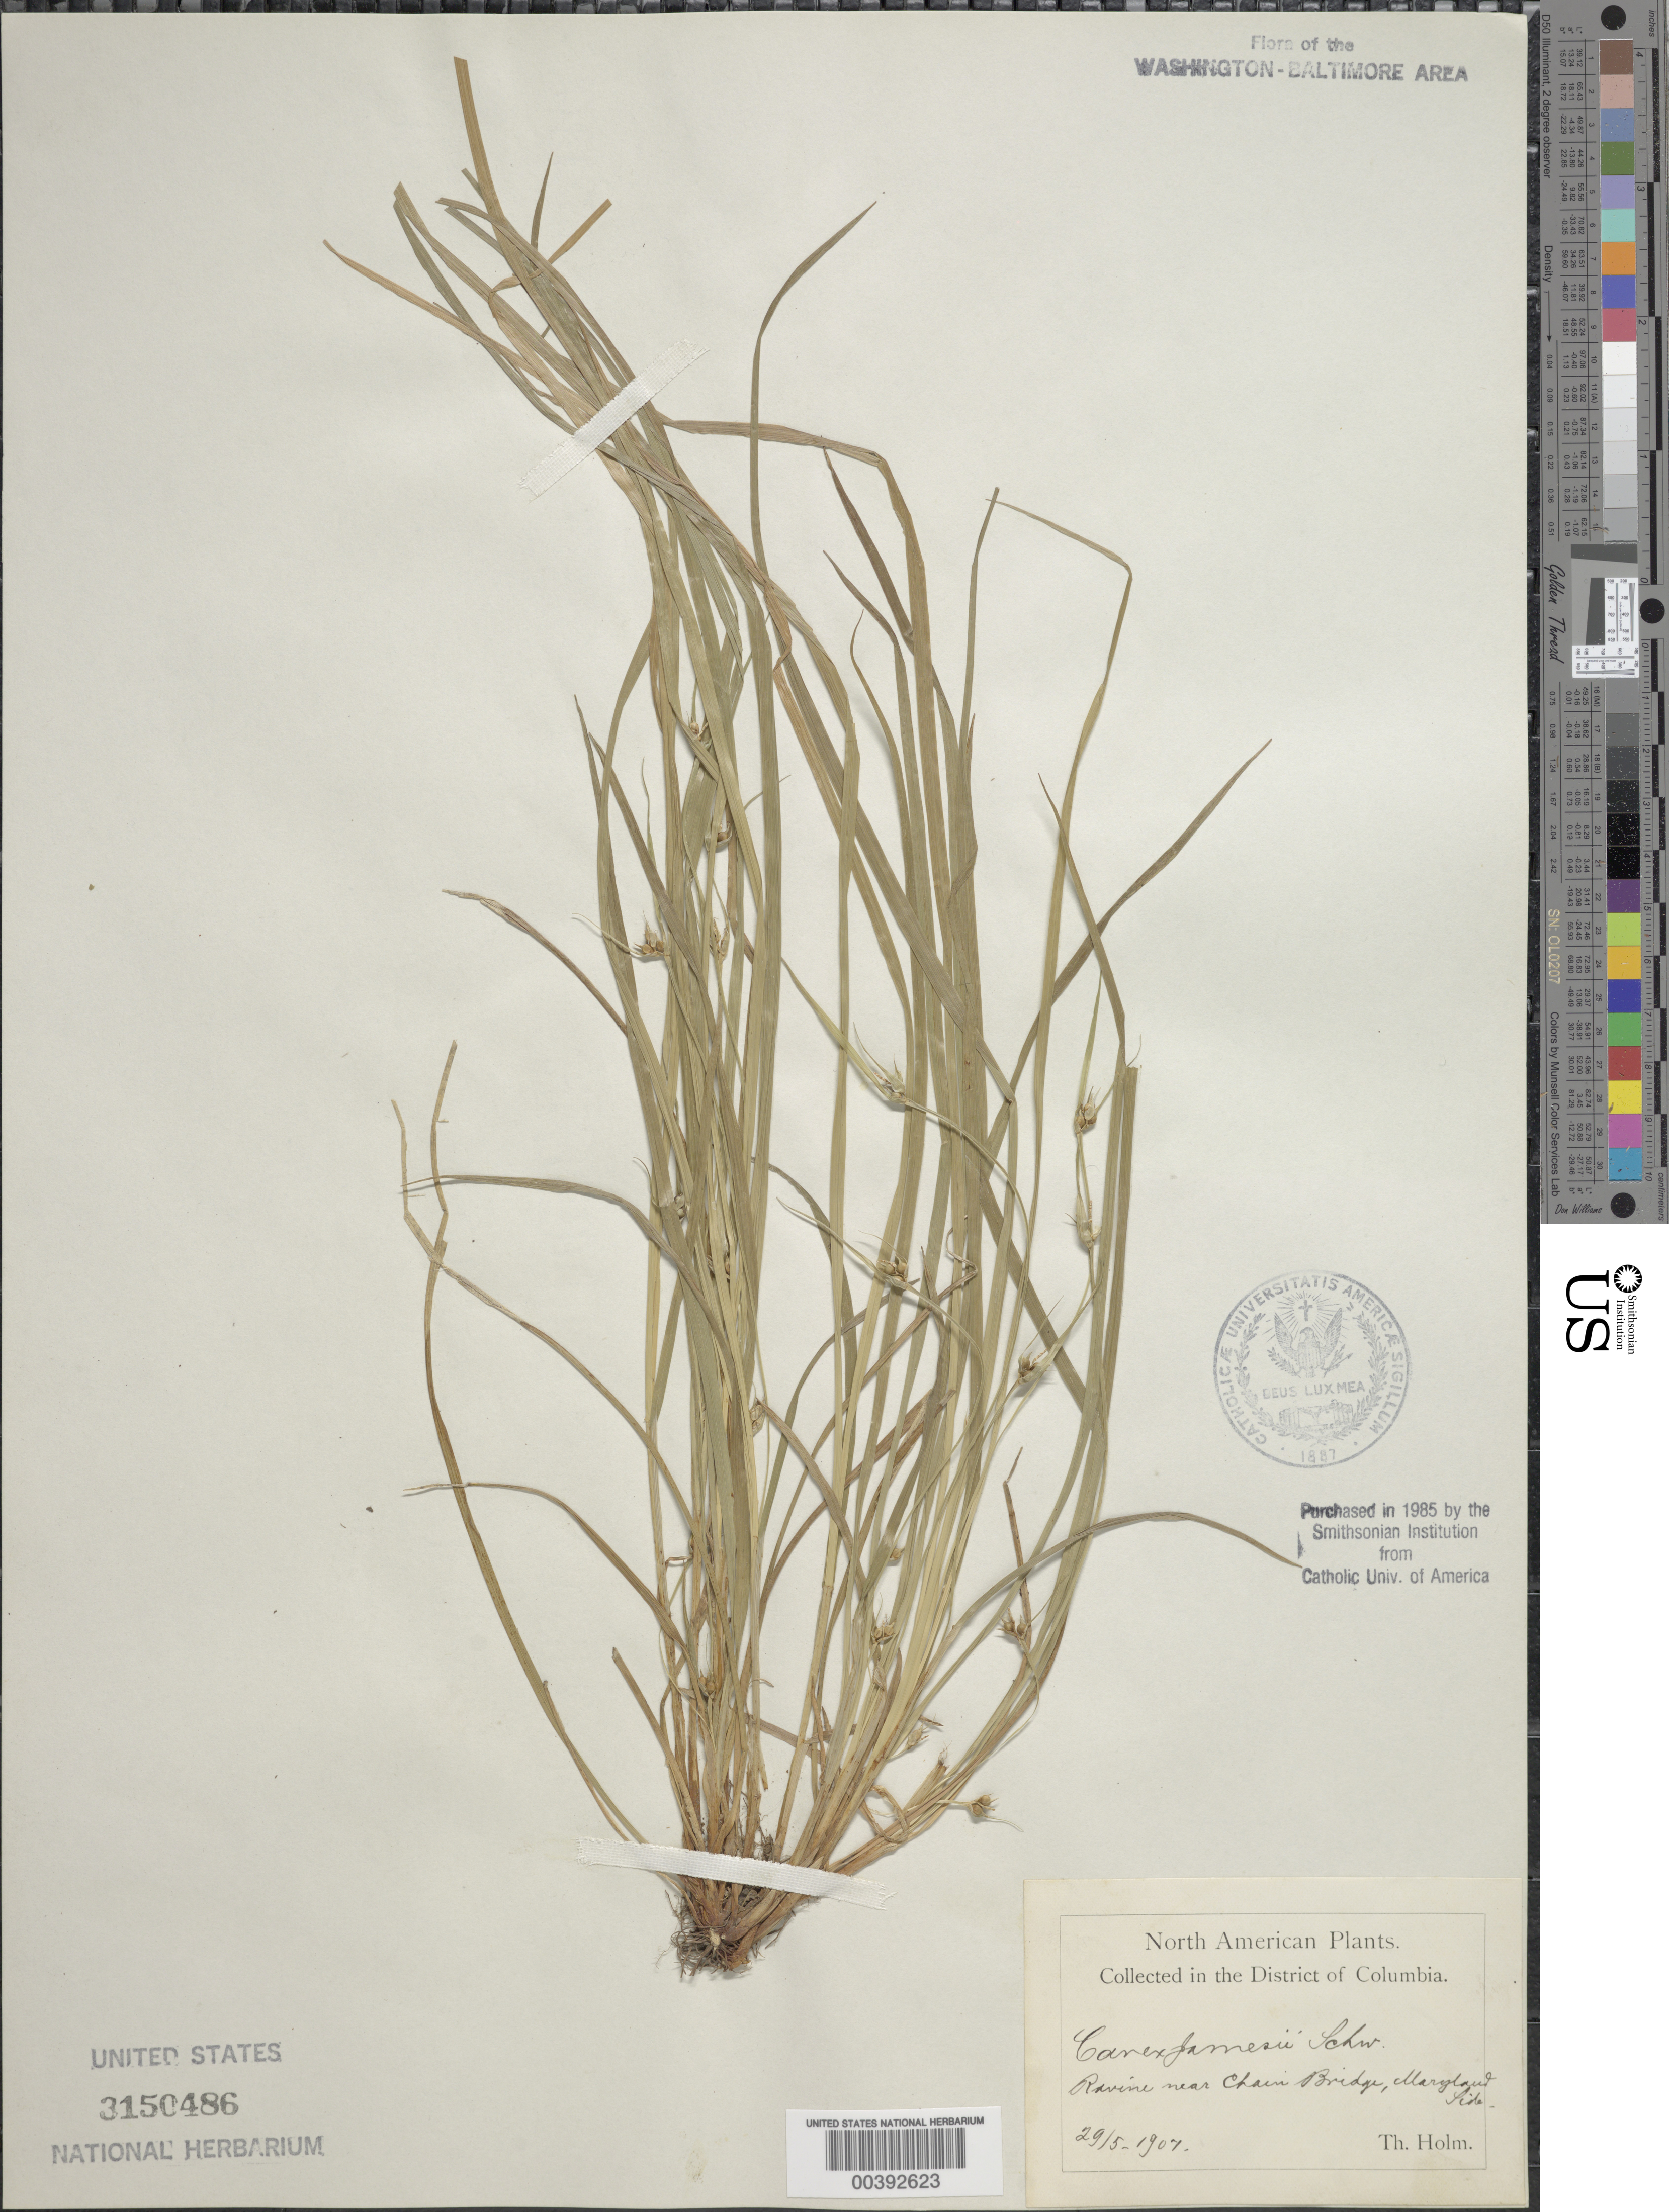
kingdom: Plantae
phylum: Tracheophyta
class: Liliopsida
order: Poales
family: Cyperaceae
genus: Carex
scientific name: Carex jamesii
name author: Schwein.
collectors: T. Holm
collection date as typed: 29 May 1907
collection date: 1907-05-29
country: United States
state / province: Maryland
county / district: Montgomery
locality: Chain Bridge C. & O. Canal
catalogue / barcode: US 3150486